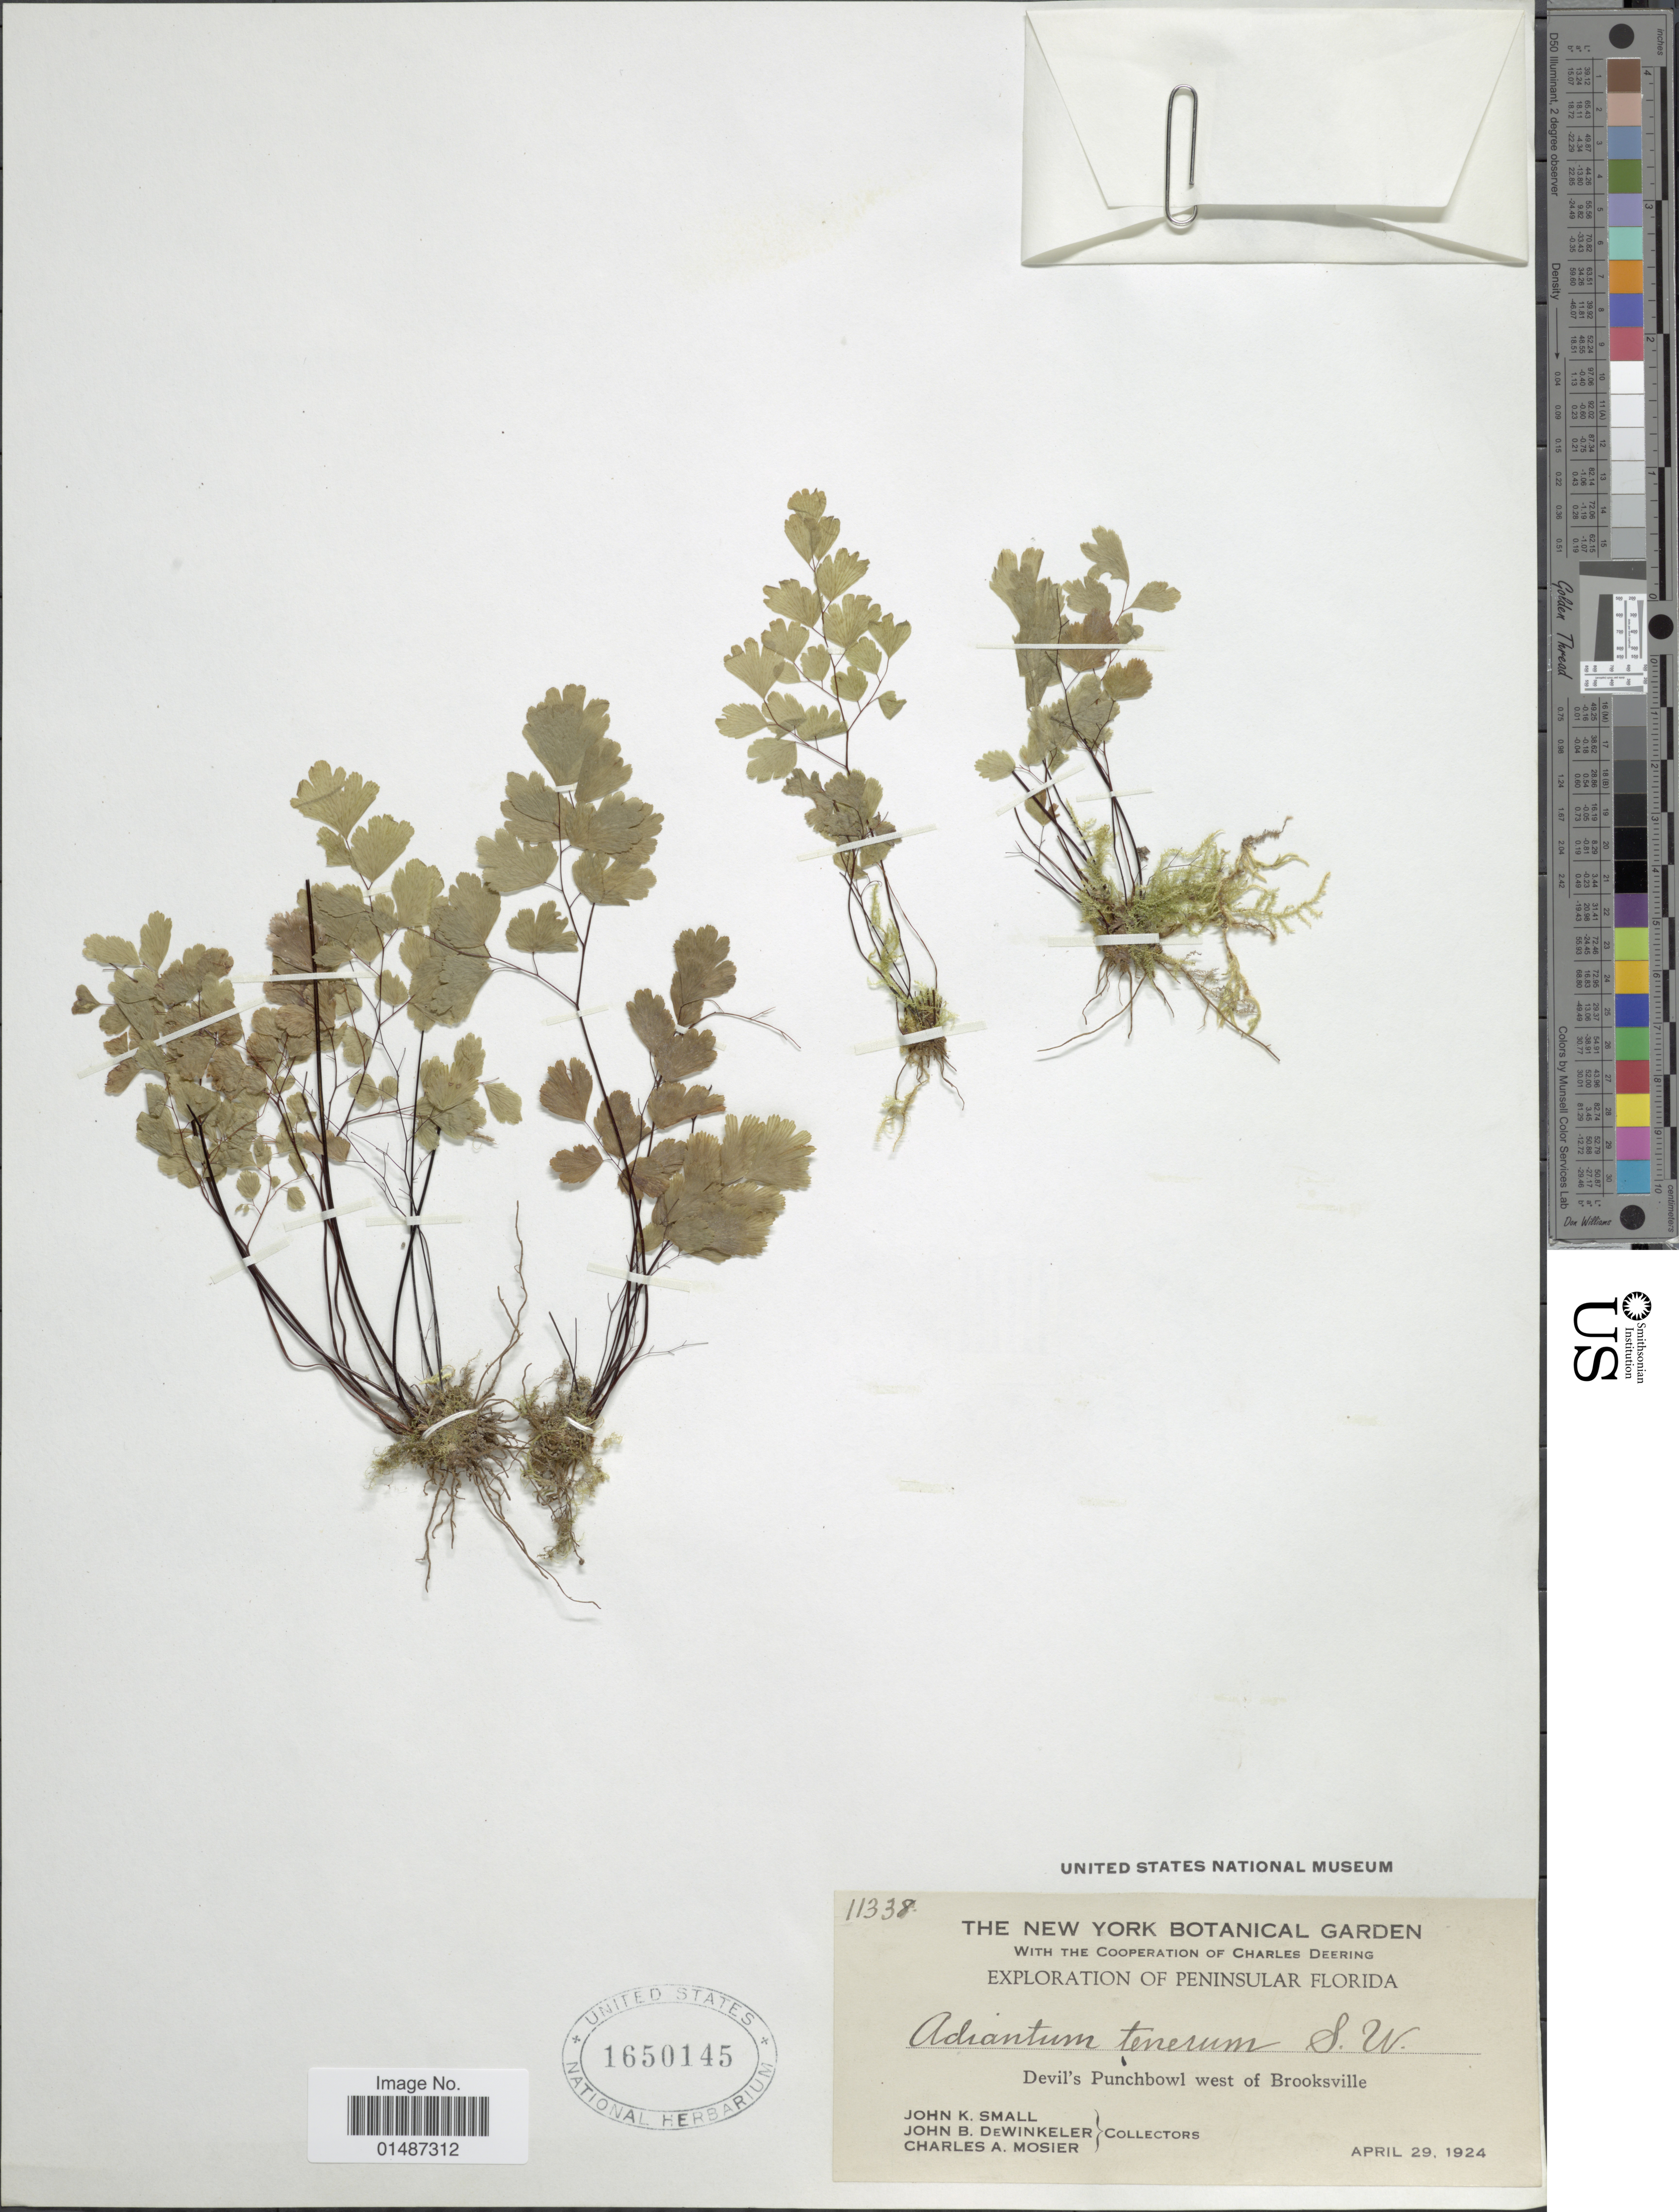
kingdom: Plantae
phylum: Tracheophyta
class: Polypodiopsida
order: Polypodiales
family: Pteridaceae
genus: Adiantum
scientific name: Adiantum tenerum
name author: Sw.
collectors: J. K. Small, J. B. Dewinkeler & C. A. Mosier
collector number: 11338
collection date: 1924-04-29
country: United States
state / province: Florida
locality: Devil's Punchbowl west of Brooksville.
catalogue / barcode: US 1650145